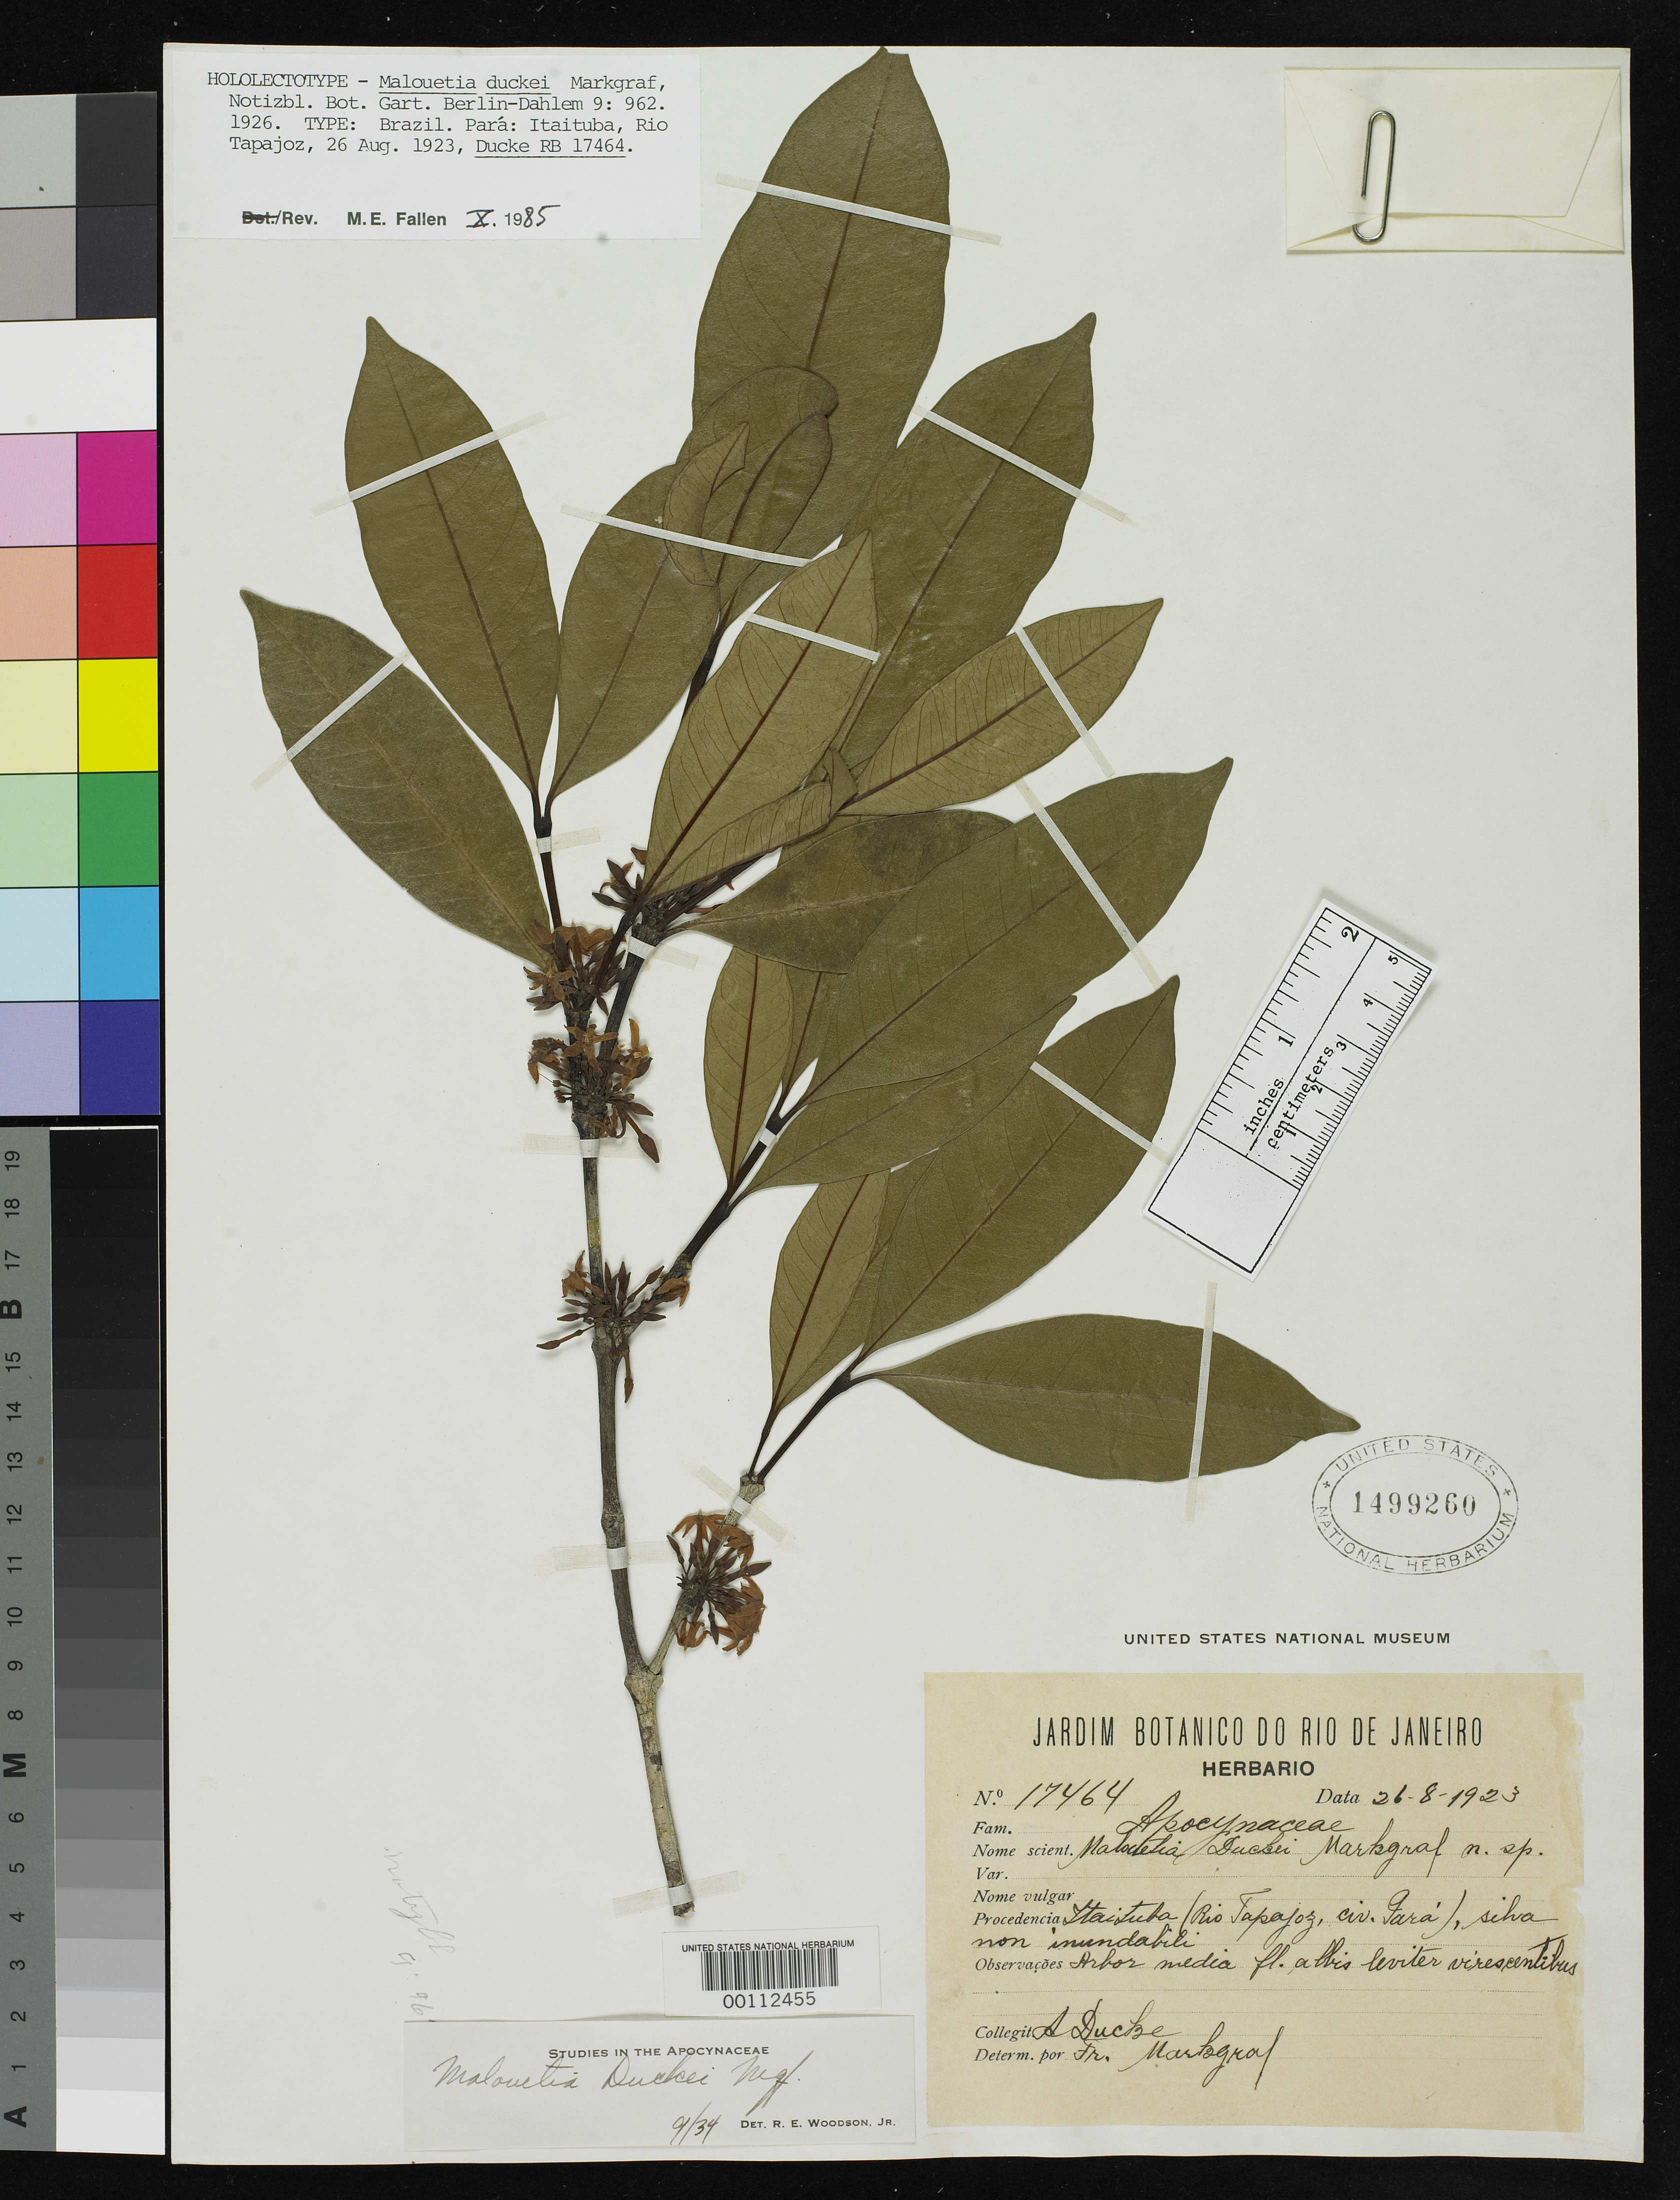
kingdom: Plantae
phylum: Tracheophyta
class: Magnoliopsida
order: Gentianales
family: Apocynaceae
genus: Malouetia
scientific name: Malouetia duckei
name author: Markgr.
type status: Isotype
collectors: A. Ducke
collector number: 17464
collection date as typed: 26 Aug 1923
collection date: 1923-08-26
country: Brazil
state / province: Pará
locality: Rio Tapajos.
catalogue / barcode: US 1499260